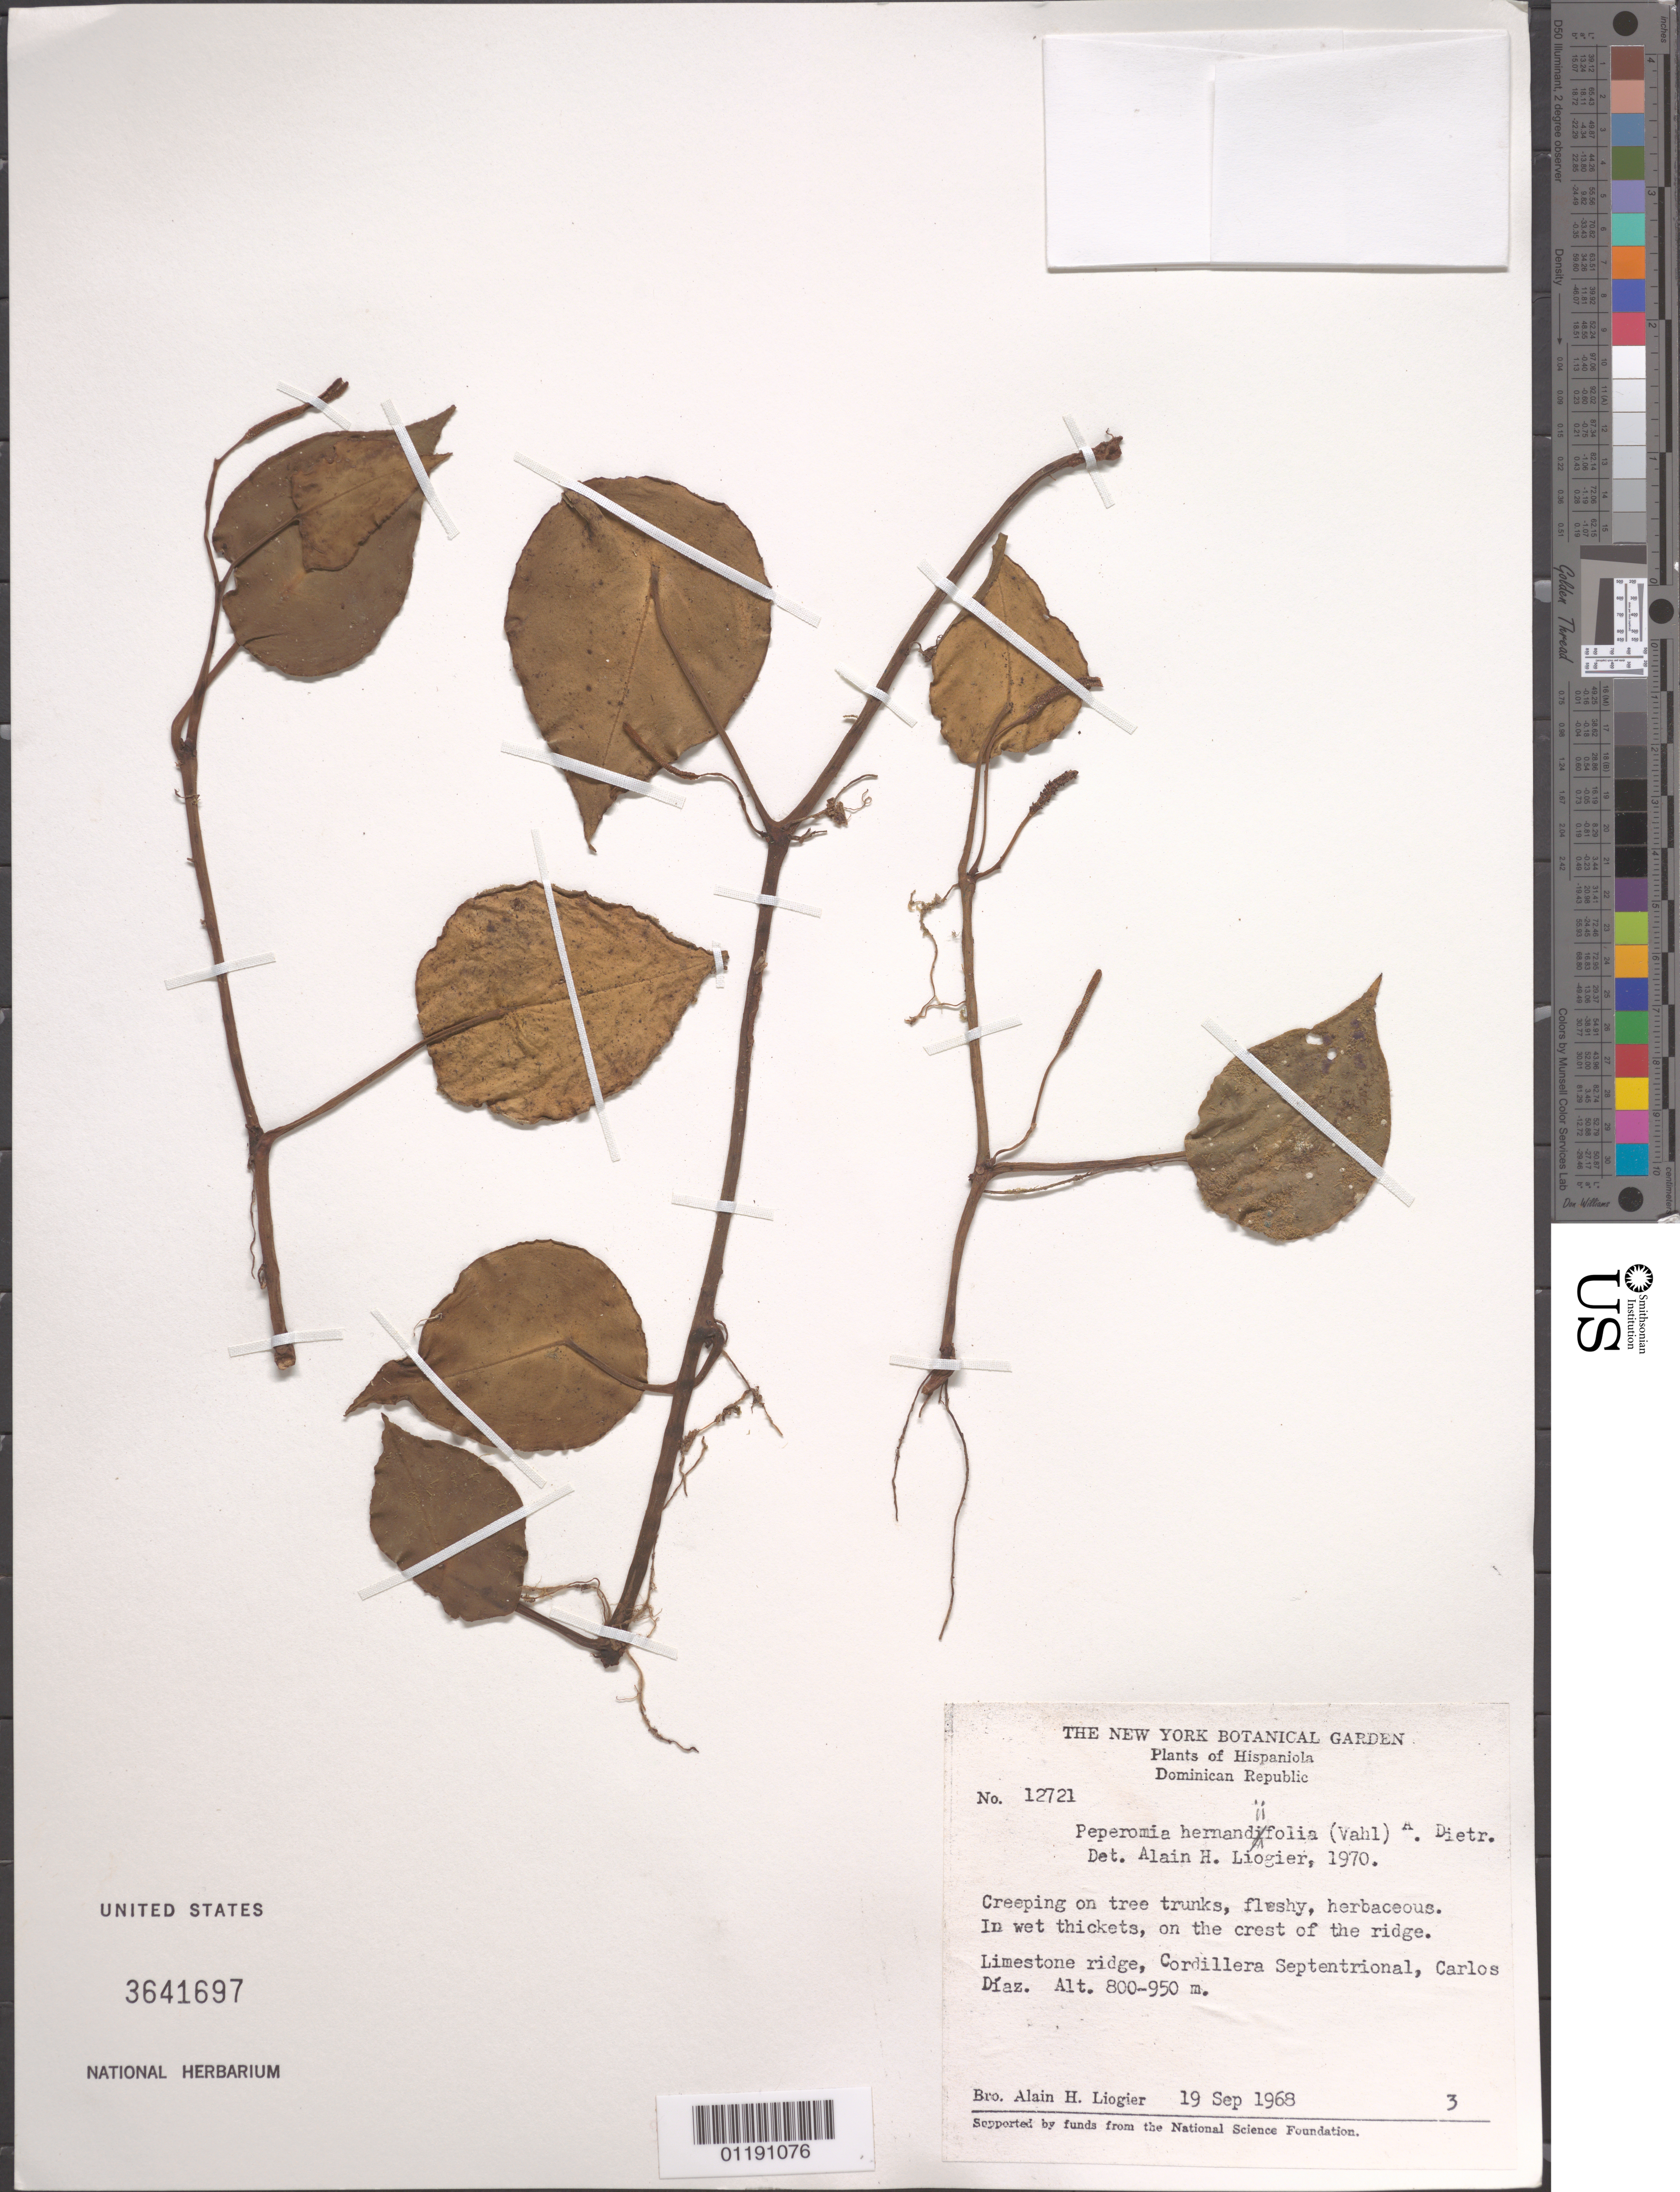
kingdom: Plantae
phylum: Tracheophyta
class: Magnoliopsida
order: Piperales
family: Piperaceae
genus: Peperomia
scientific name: Peperomia hernandiifolia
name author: (Vahl) A. Dietr.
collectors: A. H. Liogier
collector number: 12721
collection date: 1968-09-19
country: Dominican Republic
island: Hispaniola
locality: Limestone ridge, Cordillera Septentrional, Carlos Días,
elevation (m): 800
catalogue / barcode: US 3641697